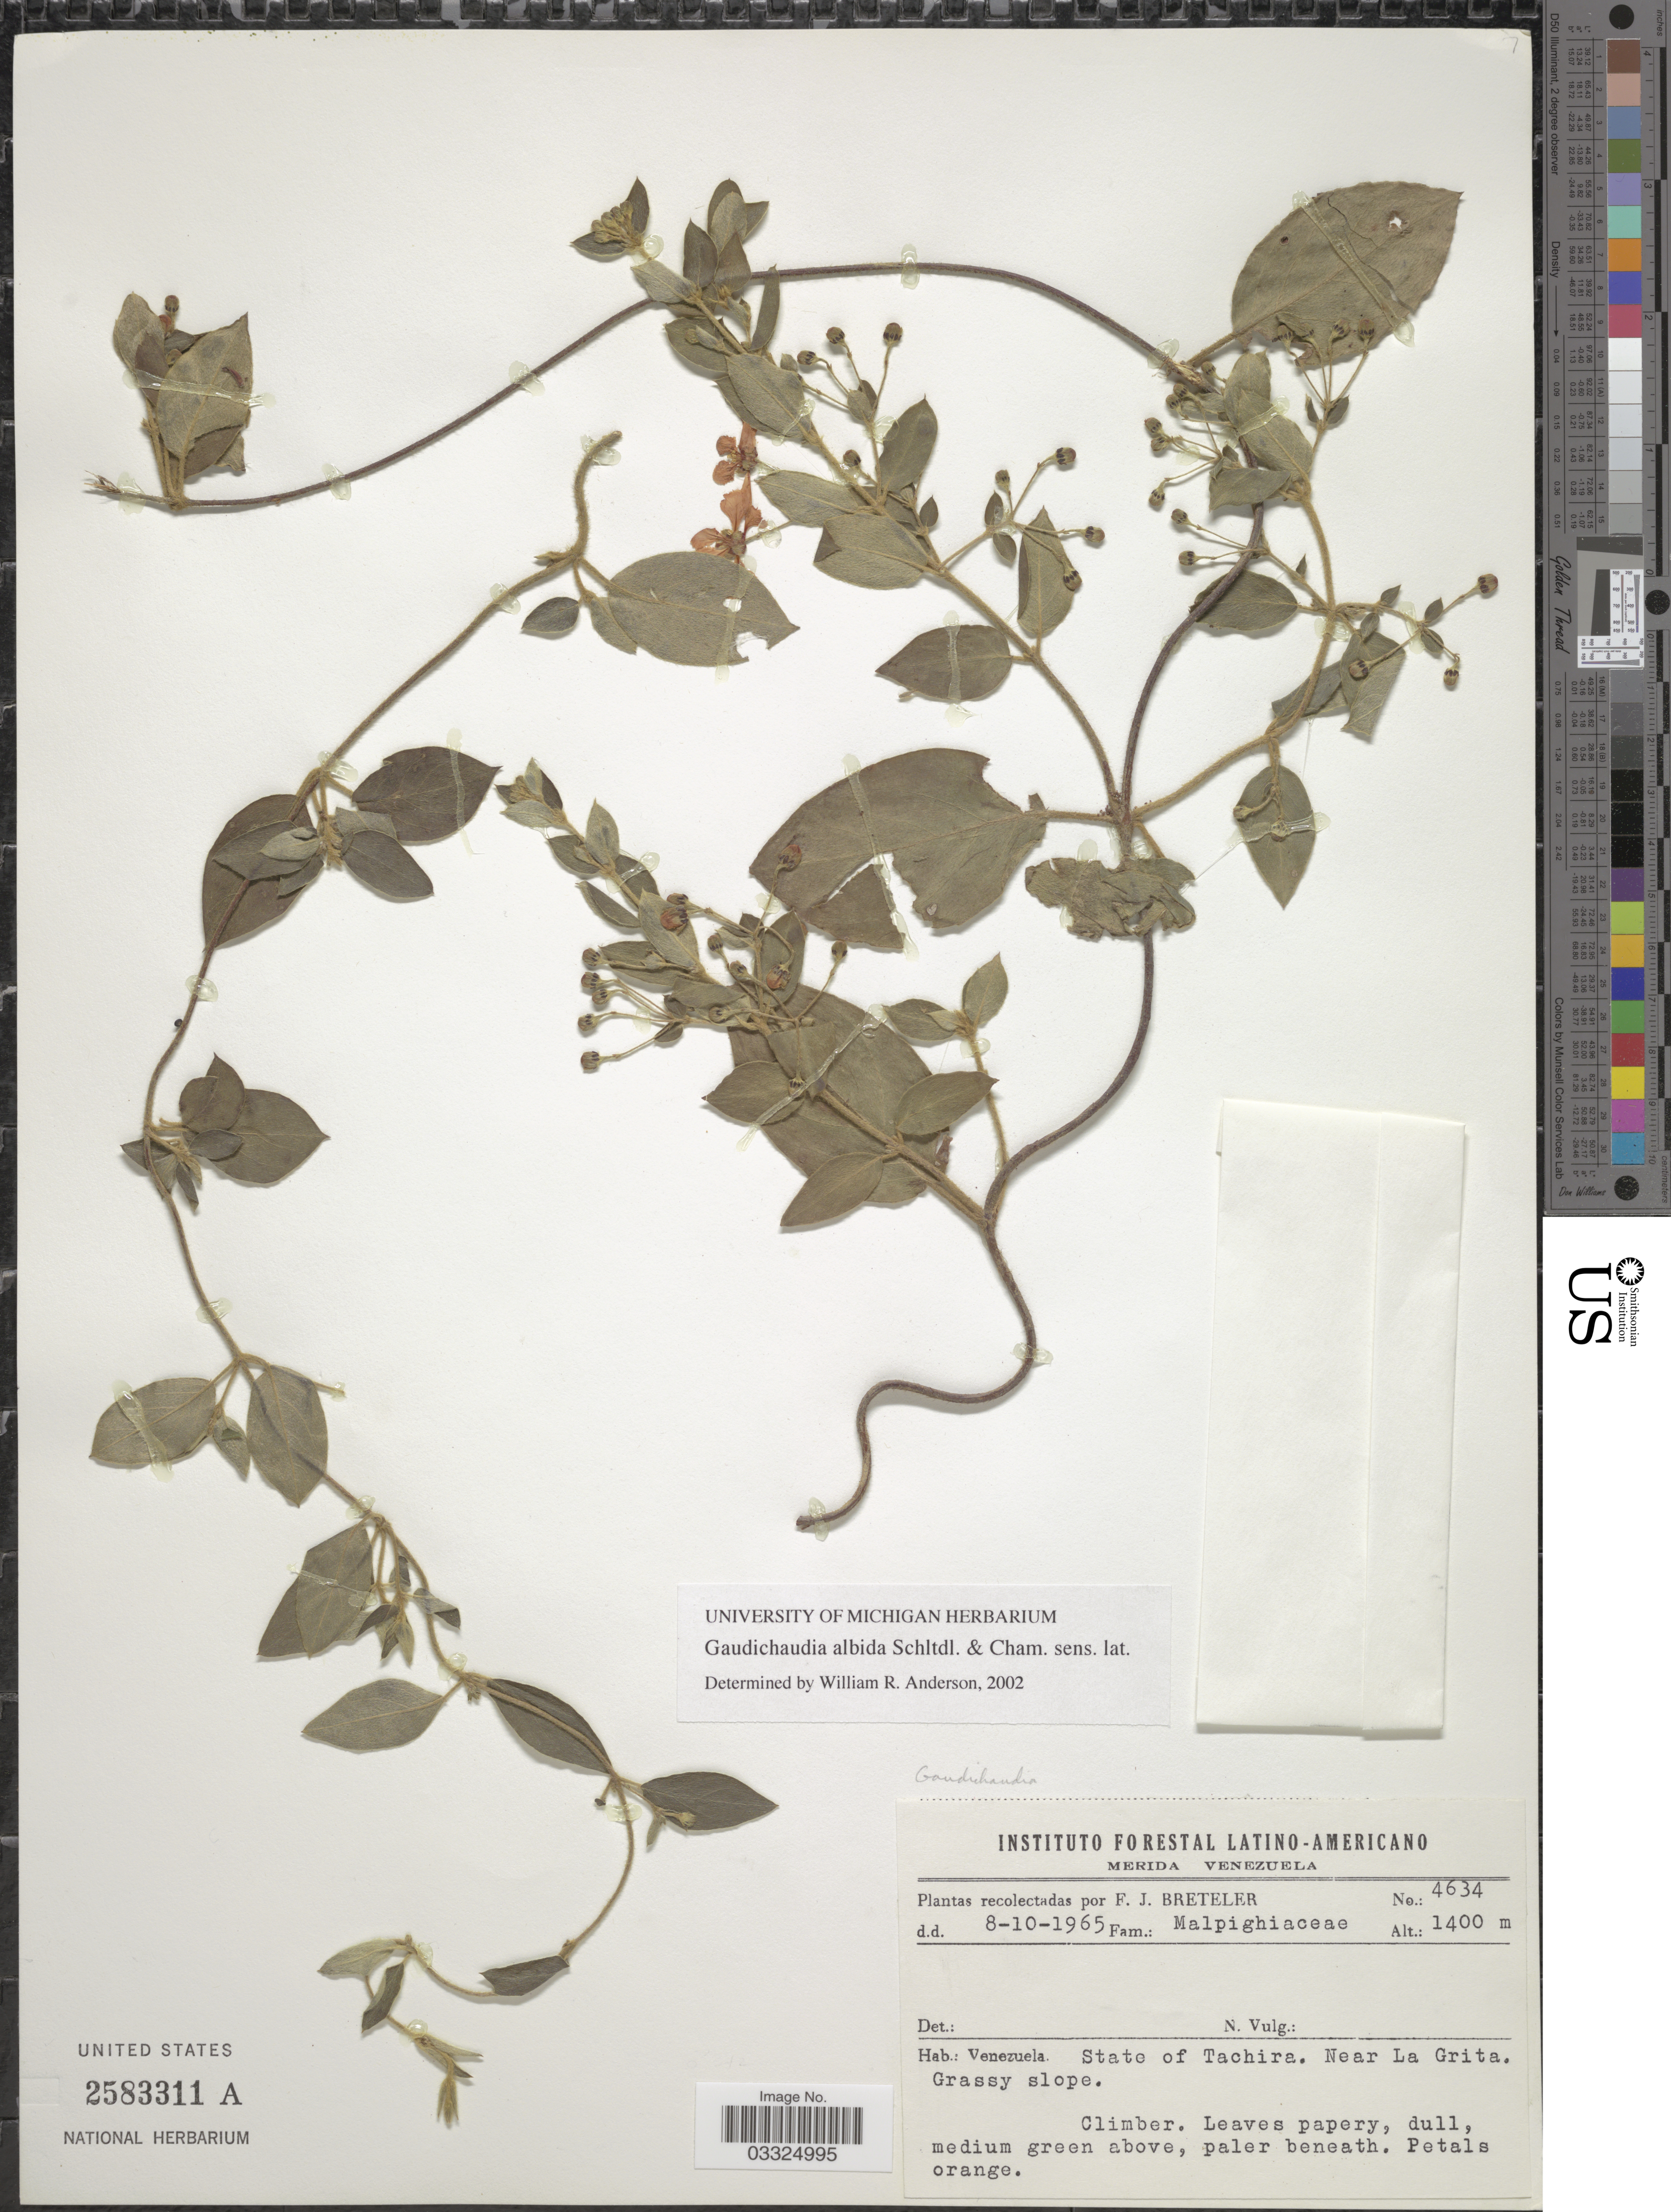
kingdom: Plantae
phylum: Tracheophyta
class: Magnoliopsida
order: Malpighiales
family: Malpighiaceae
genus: Gaudichaudia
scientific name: Gaudichaudia albida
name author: Schltdl. & Cham.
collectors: F. J. Breteler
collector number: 4634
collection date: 1965-10-08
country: Venezuela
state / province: Tachira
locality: Near La Grita.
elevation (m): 1400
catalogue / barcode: US 2583311A